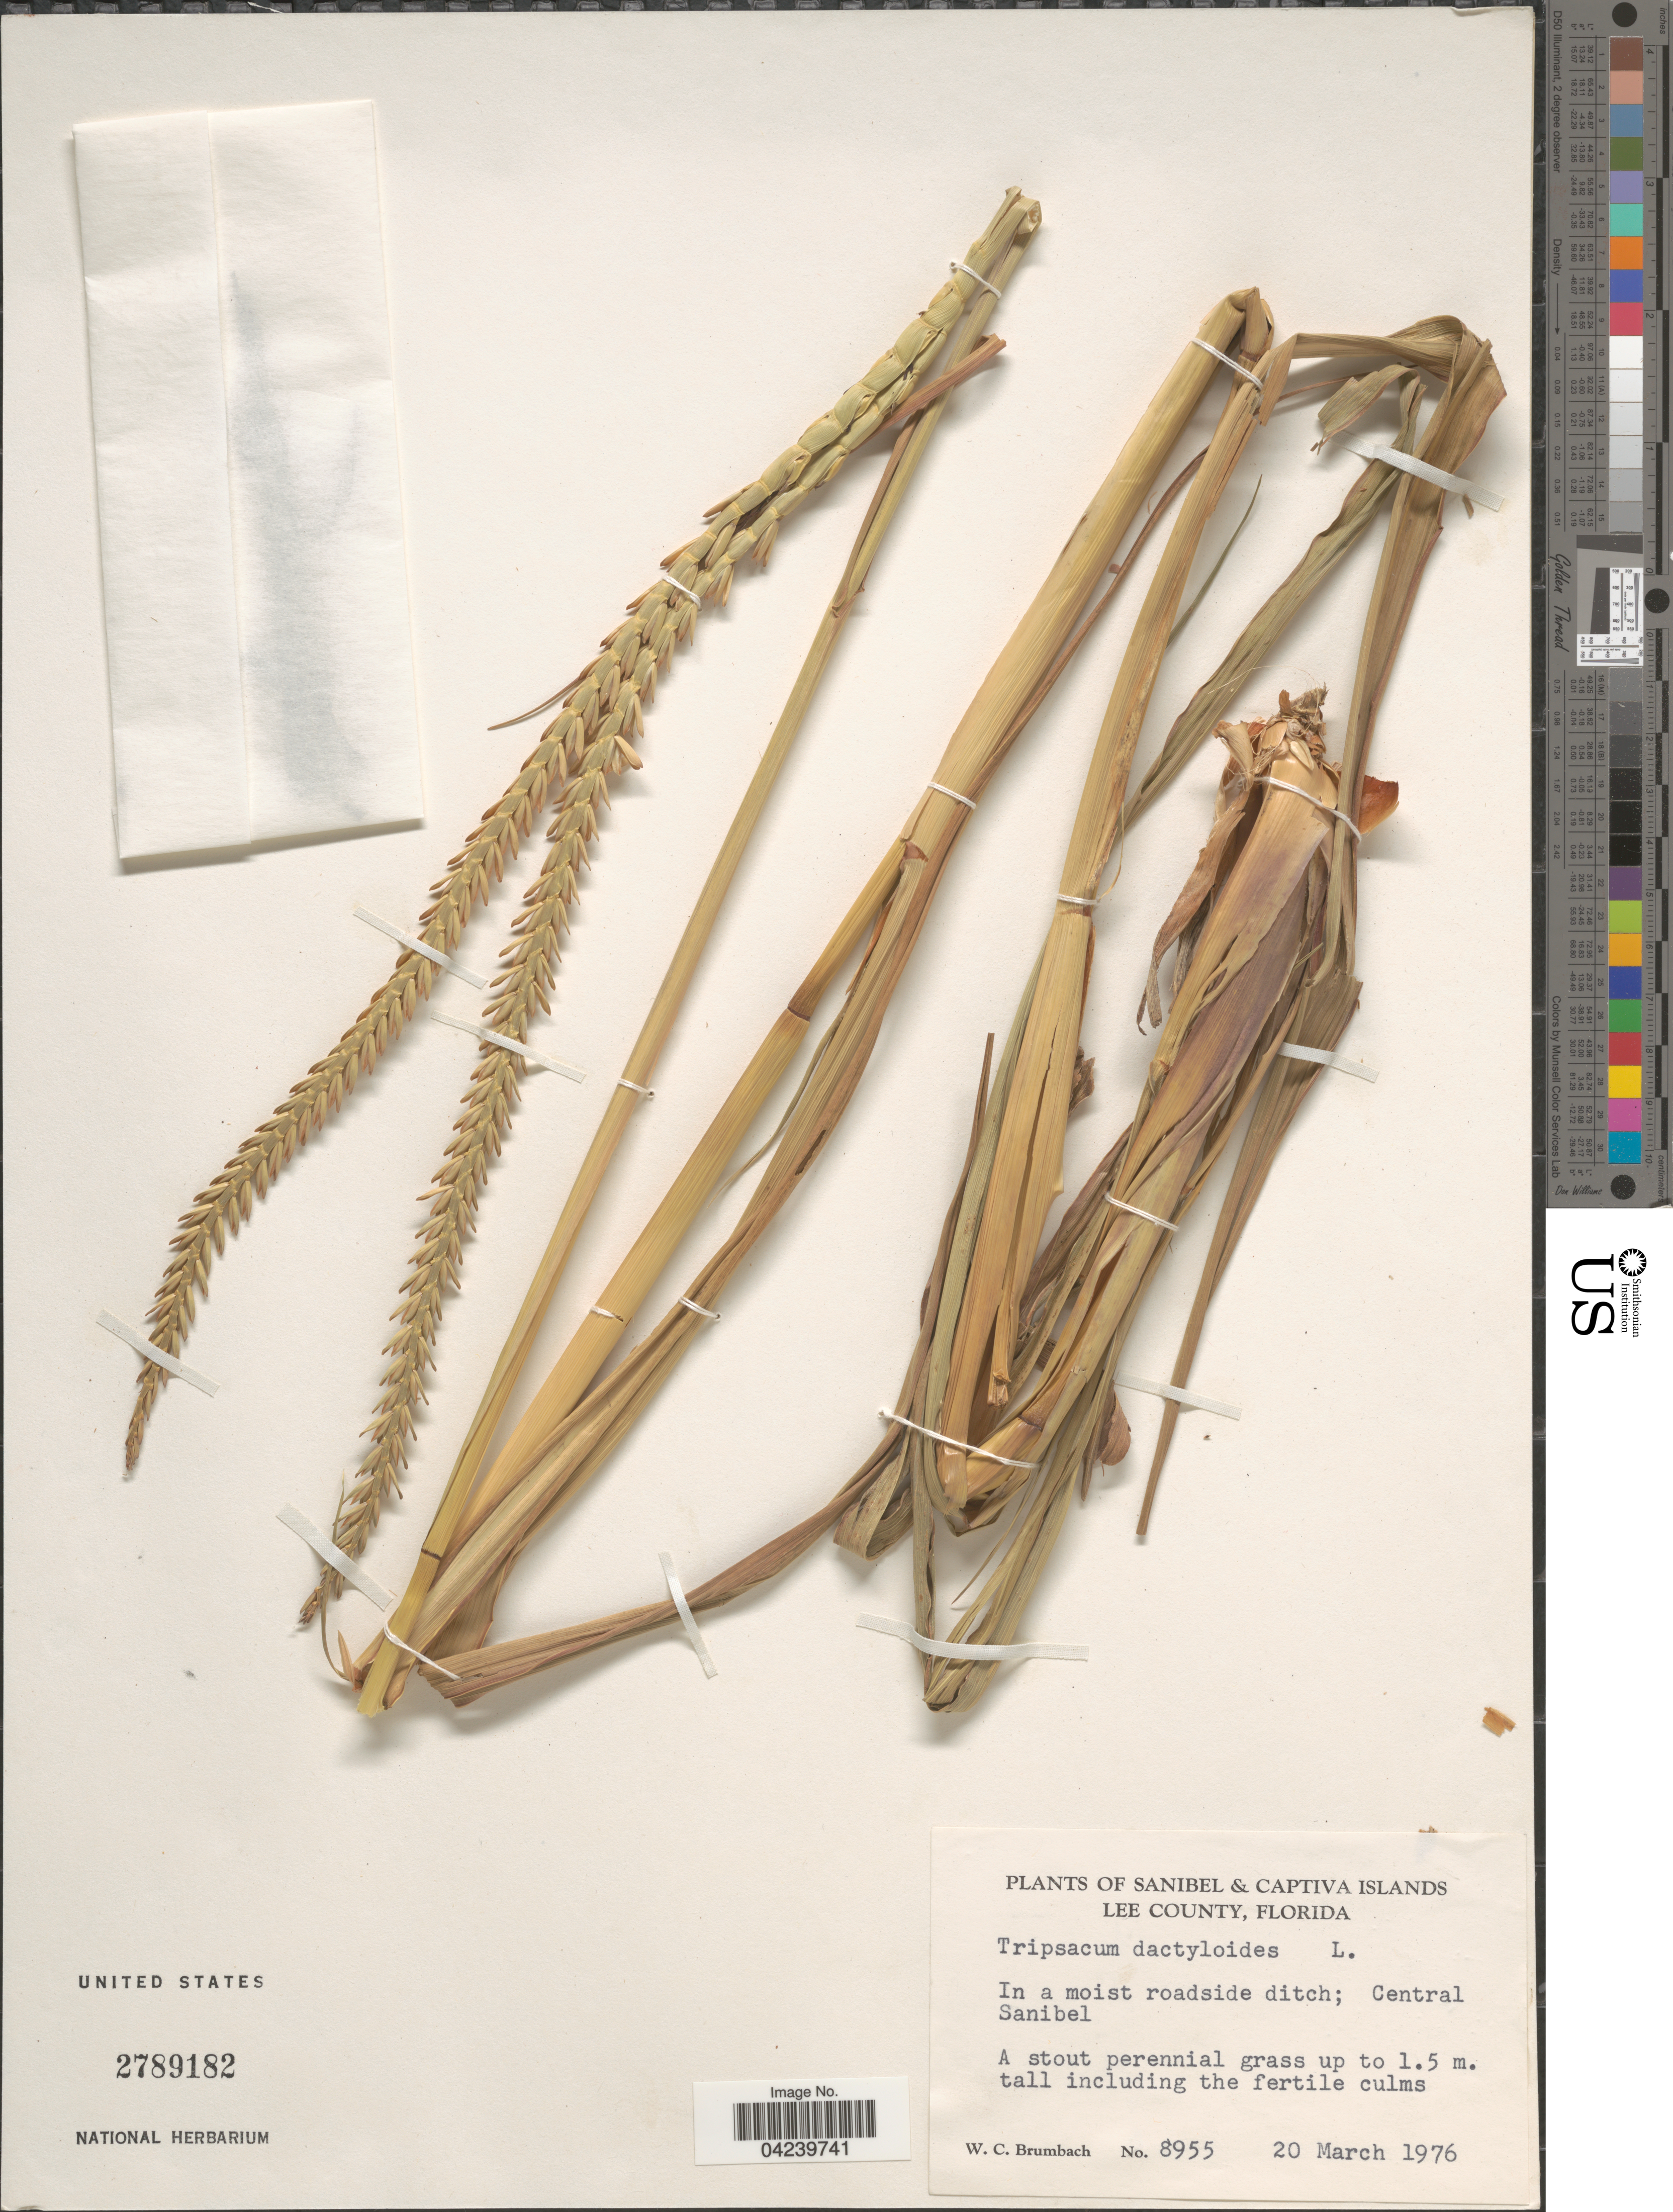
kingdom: Plantae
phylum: Tracheophyta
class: Liliopsida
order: Poales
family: Poaceae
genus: Tripsacum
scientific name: Tripsacum dactyloides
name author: (L.) L.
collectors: W. C. Brumbach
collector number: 8955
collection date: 1976-03-20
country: United States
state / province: Florida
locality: Sanibel & Captiva Islands. Lee County. In a moist roadside ditch; Central Sanibel.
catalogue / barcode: US 2789182